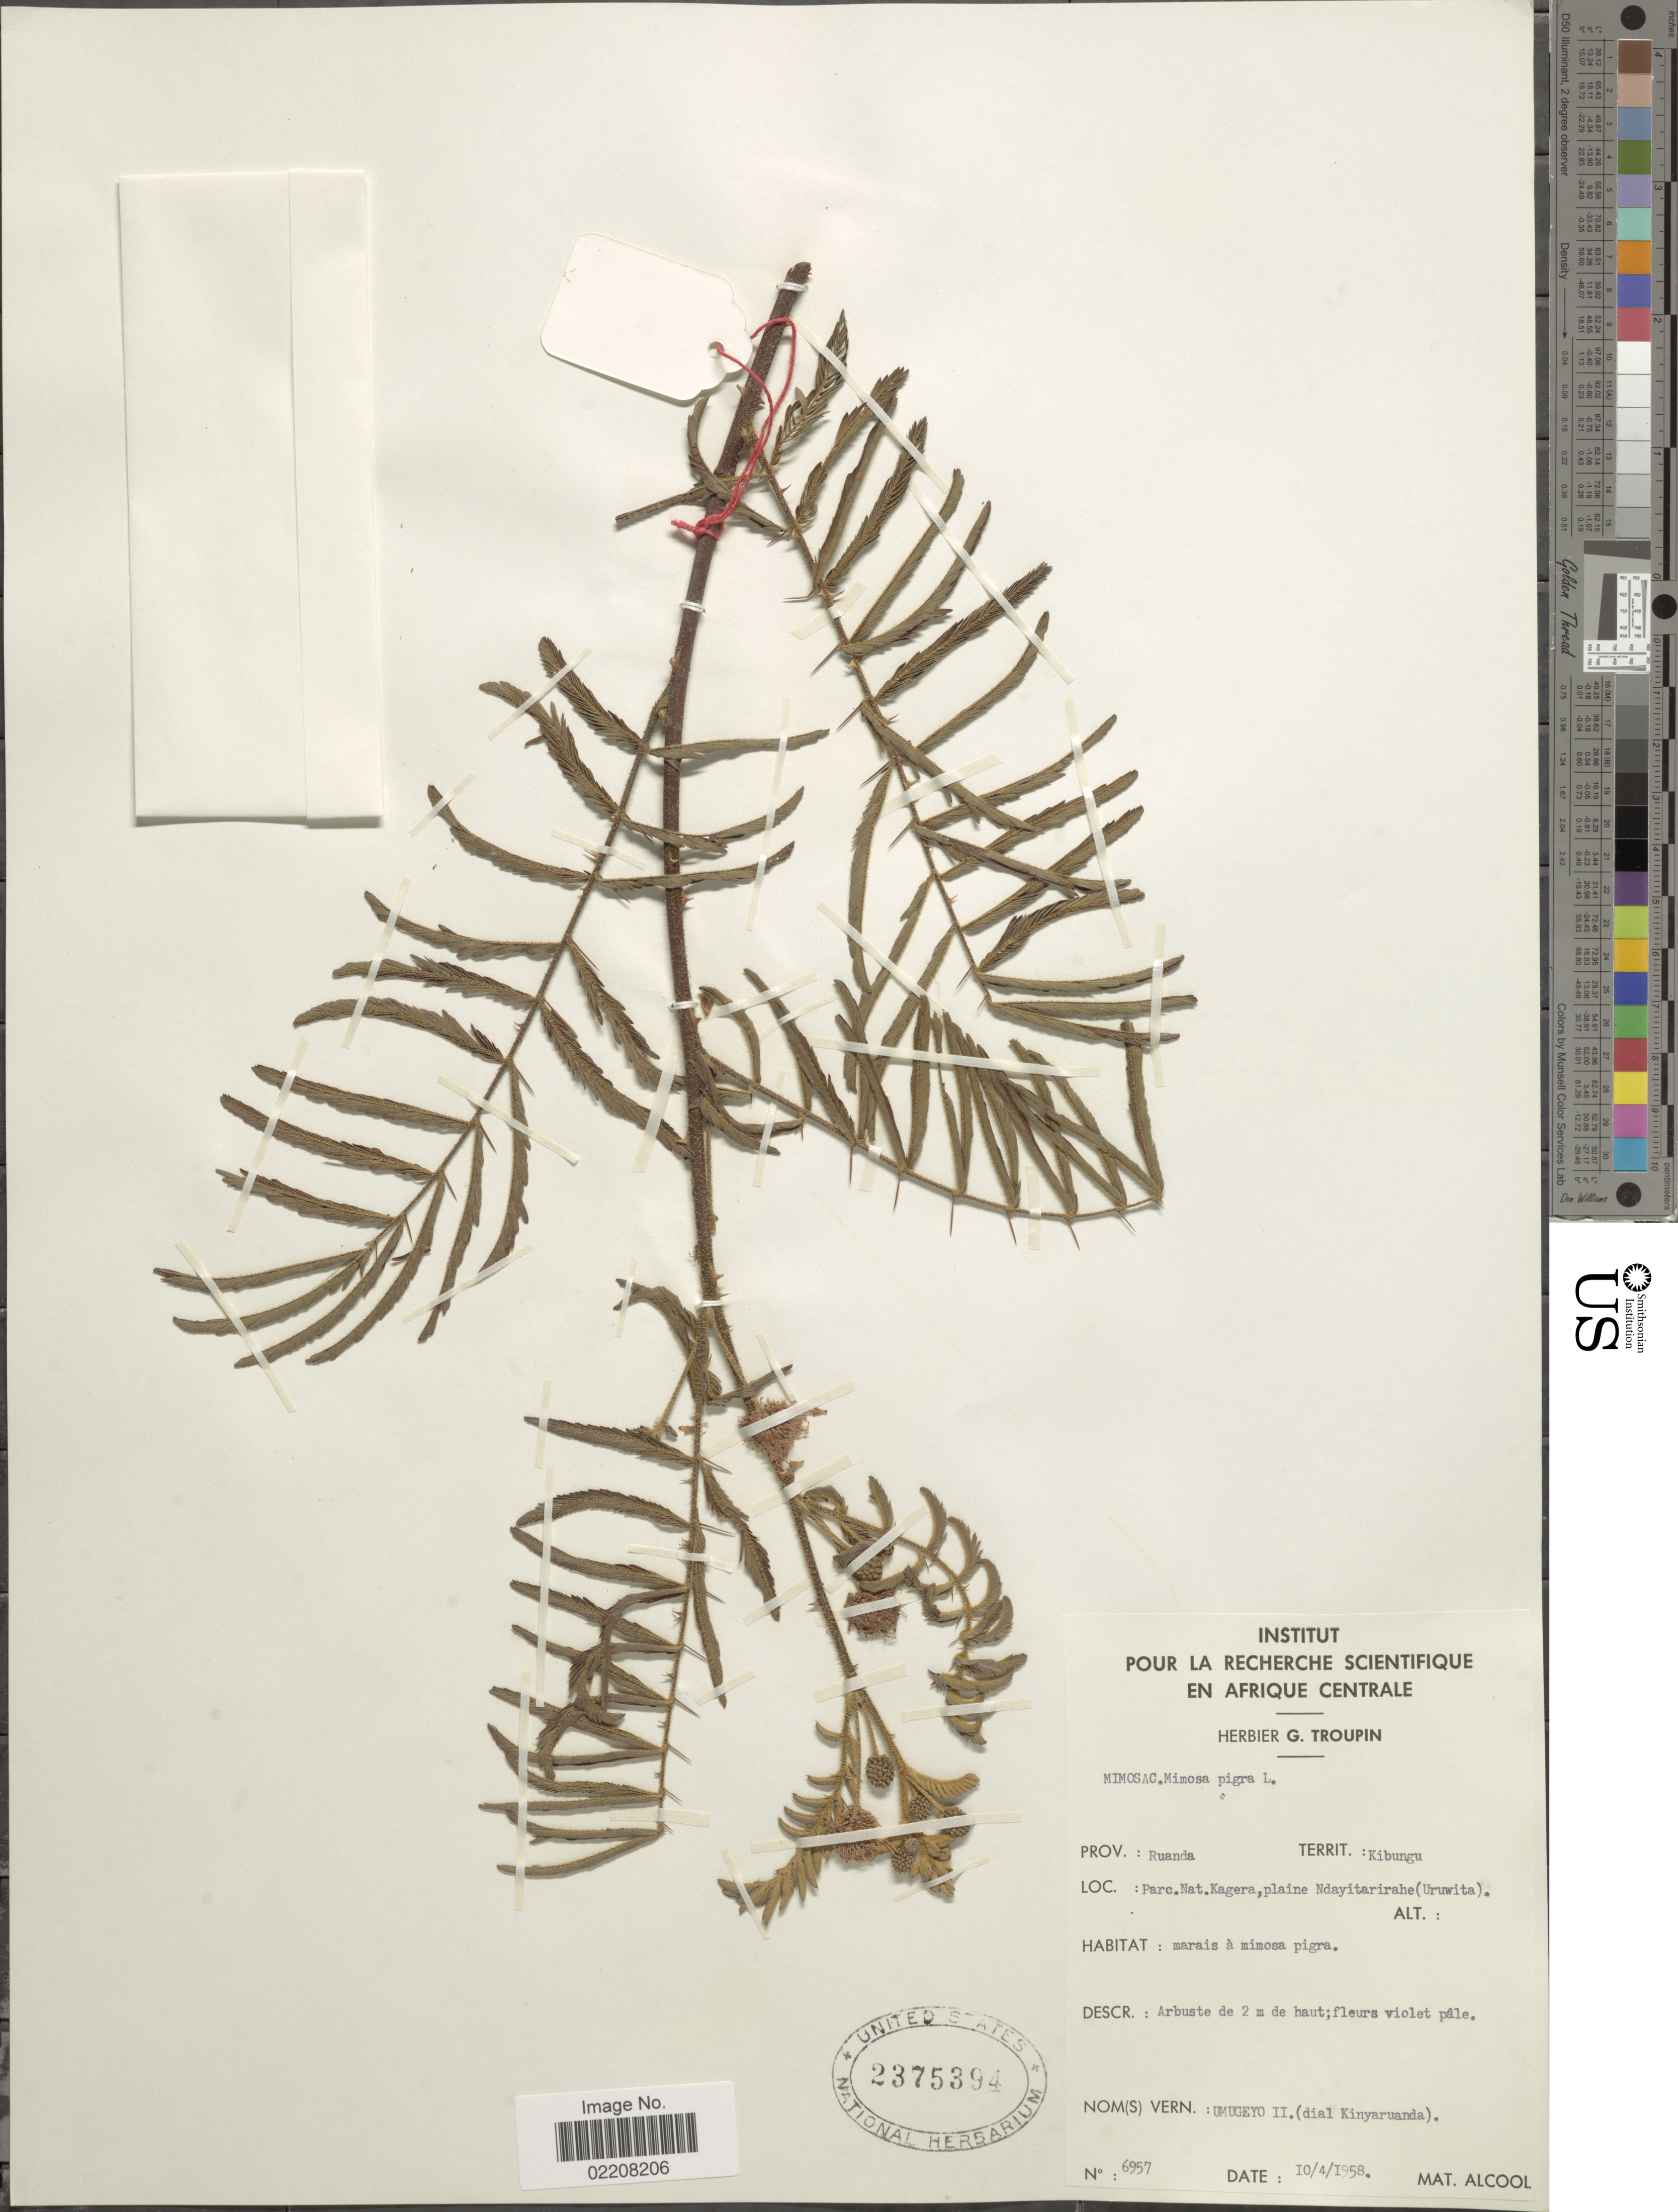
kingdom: Plantae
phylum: Tracheophyta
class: Magnoliopsida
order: Fabales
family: Fabaceae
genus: Mimosa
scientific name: Mimosa pigra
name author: L.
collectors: M. Alcool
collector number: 6957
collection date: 1958-04-10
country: Rwanda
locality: Prov. Ruanda. Territ.: Kibungu. Parc. Nat. Kagara, plaine Ndayitarirahe (Uruwita)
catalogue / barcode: US 2375394